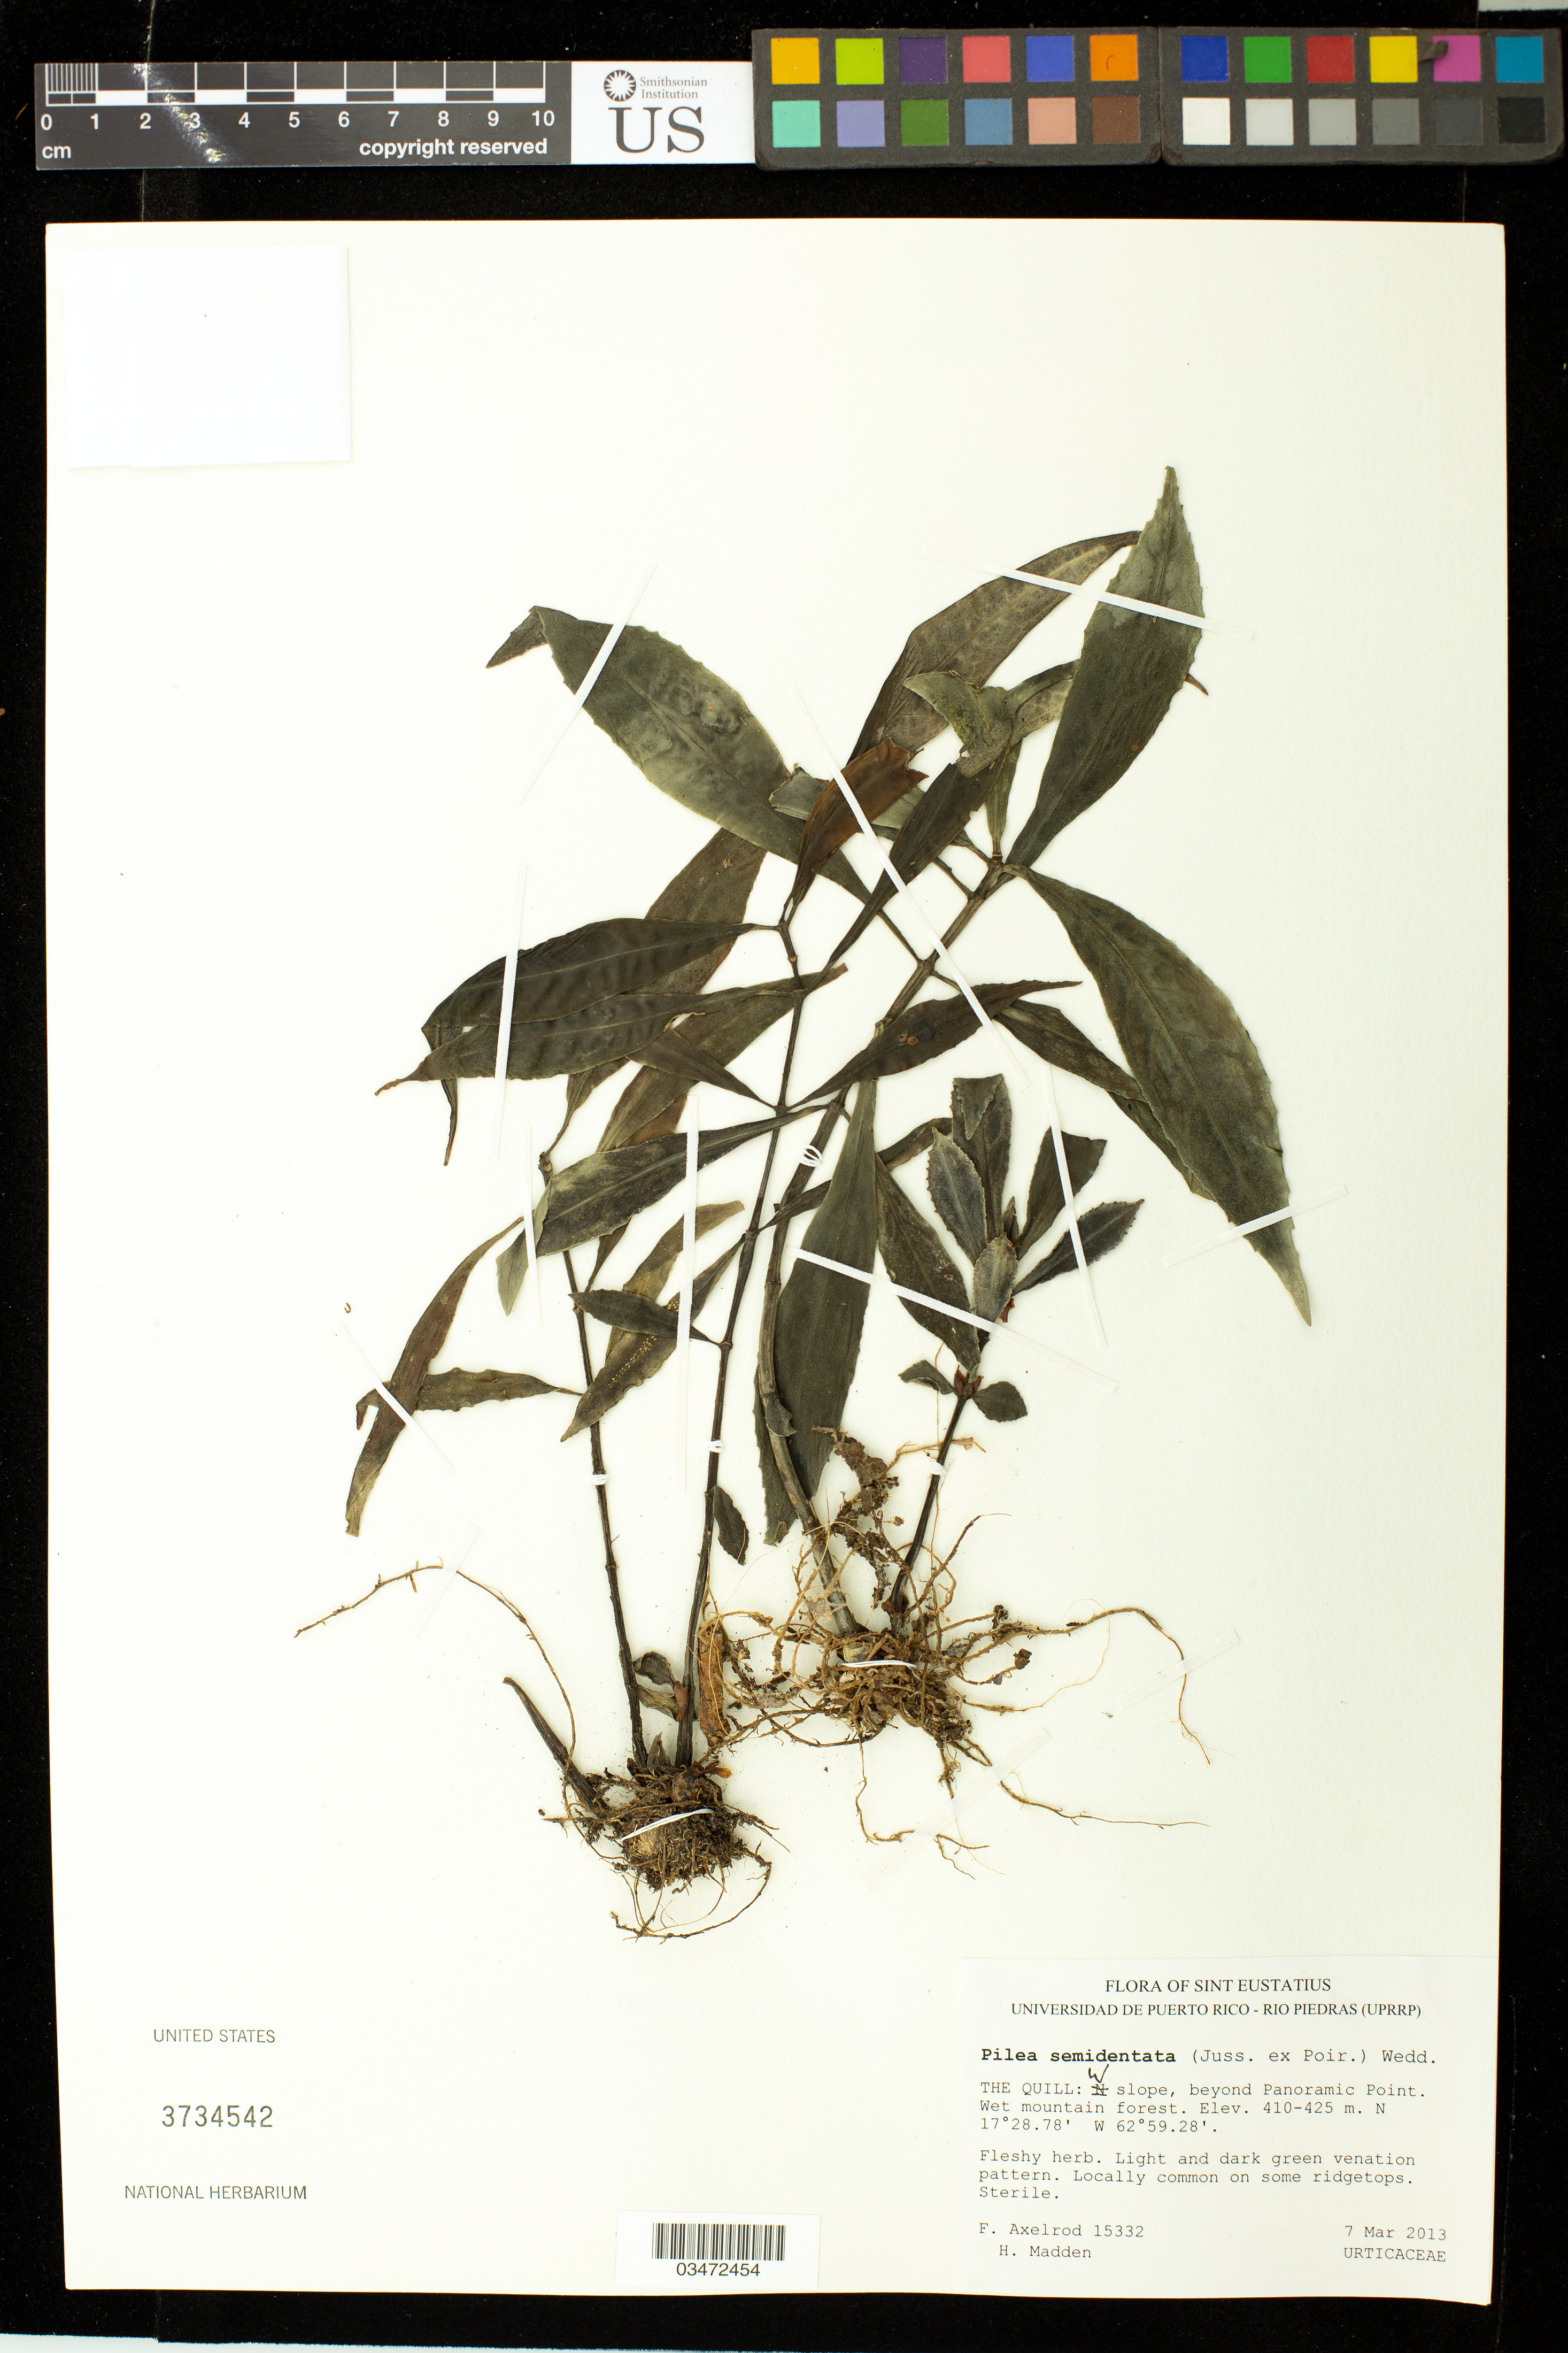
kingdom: Plantae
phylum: Tracheophyta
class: Magnoliopsida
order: Rosales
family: Urticaceae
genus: Pilea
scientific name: Pilea semidentata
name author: (Juss. ex Poir.) Wedd.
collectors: F. S. Axelrod & H. Madden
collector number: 15332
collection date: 2013-03-07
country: Netherlands Antilles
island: St. Eustatius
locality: The Quill. W slope, beyond Panoramic Point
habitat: Wet mountain forest. Locally common on some ridgetops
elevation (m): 410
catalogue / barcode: US 3734542